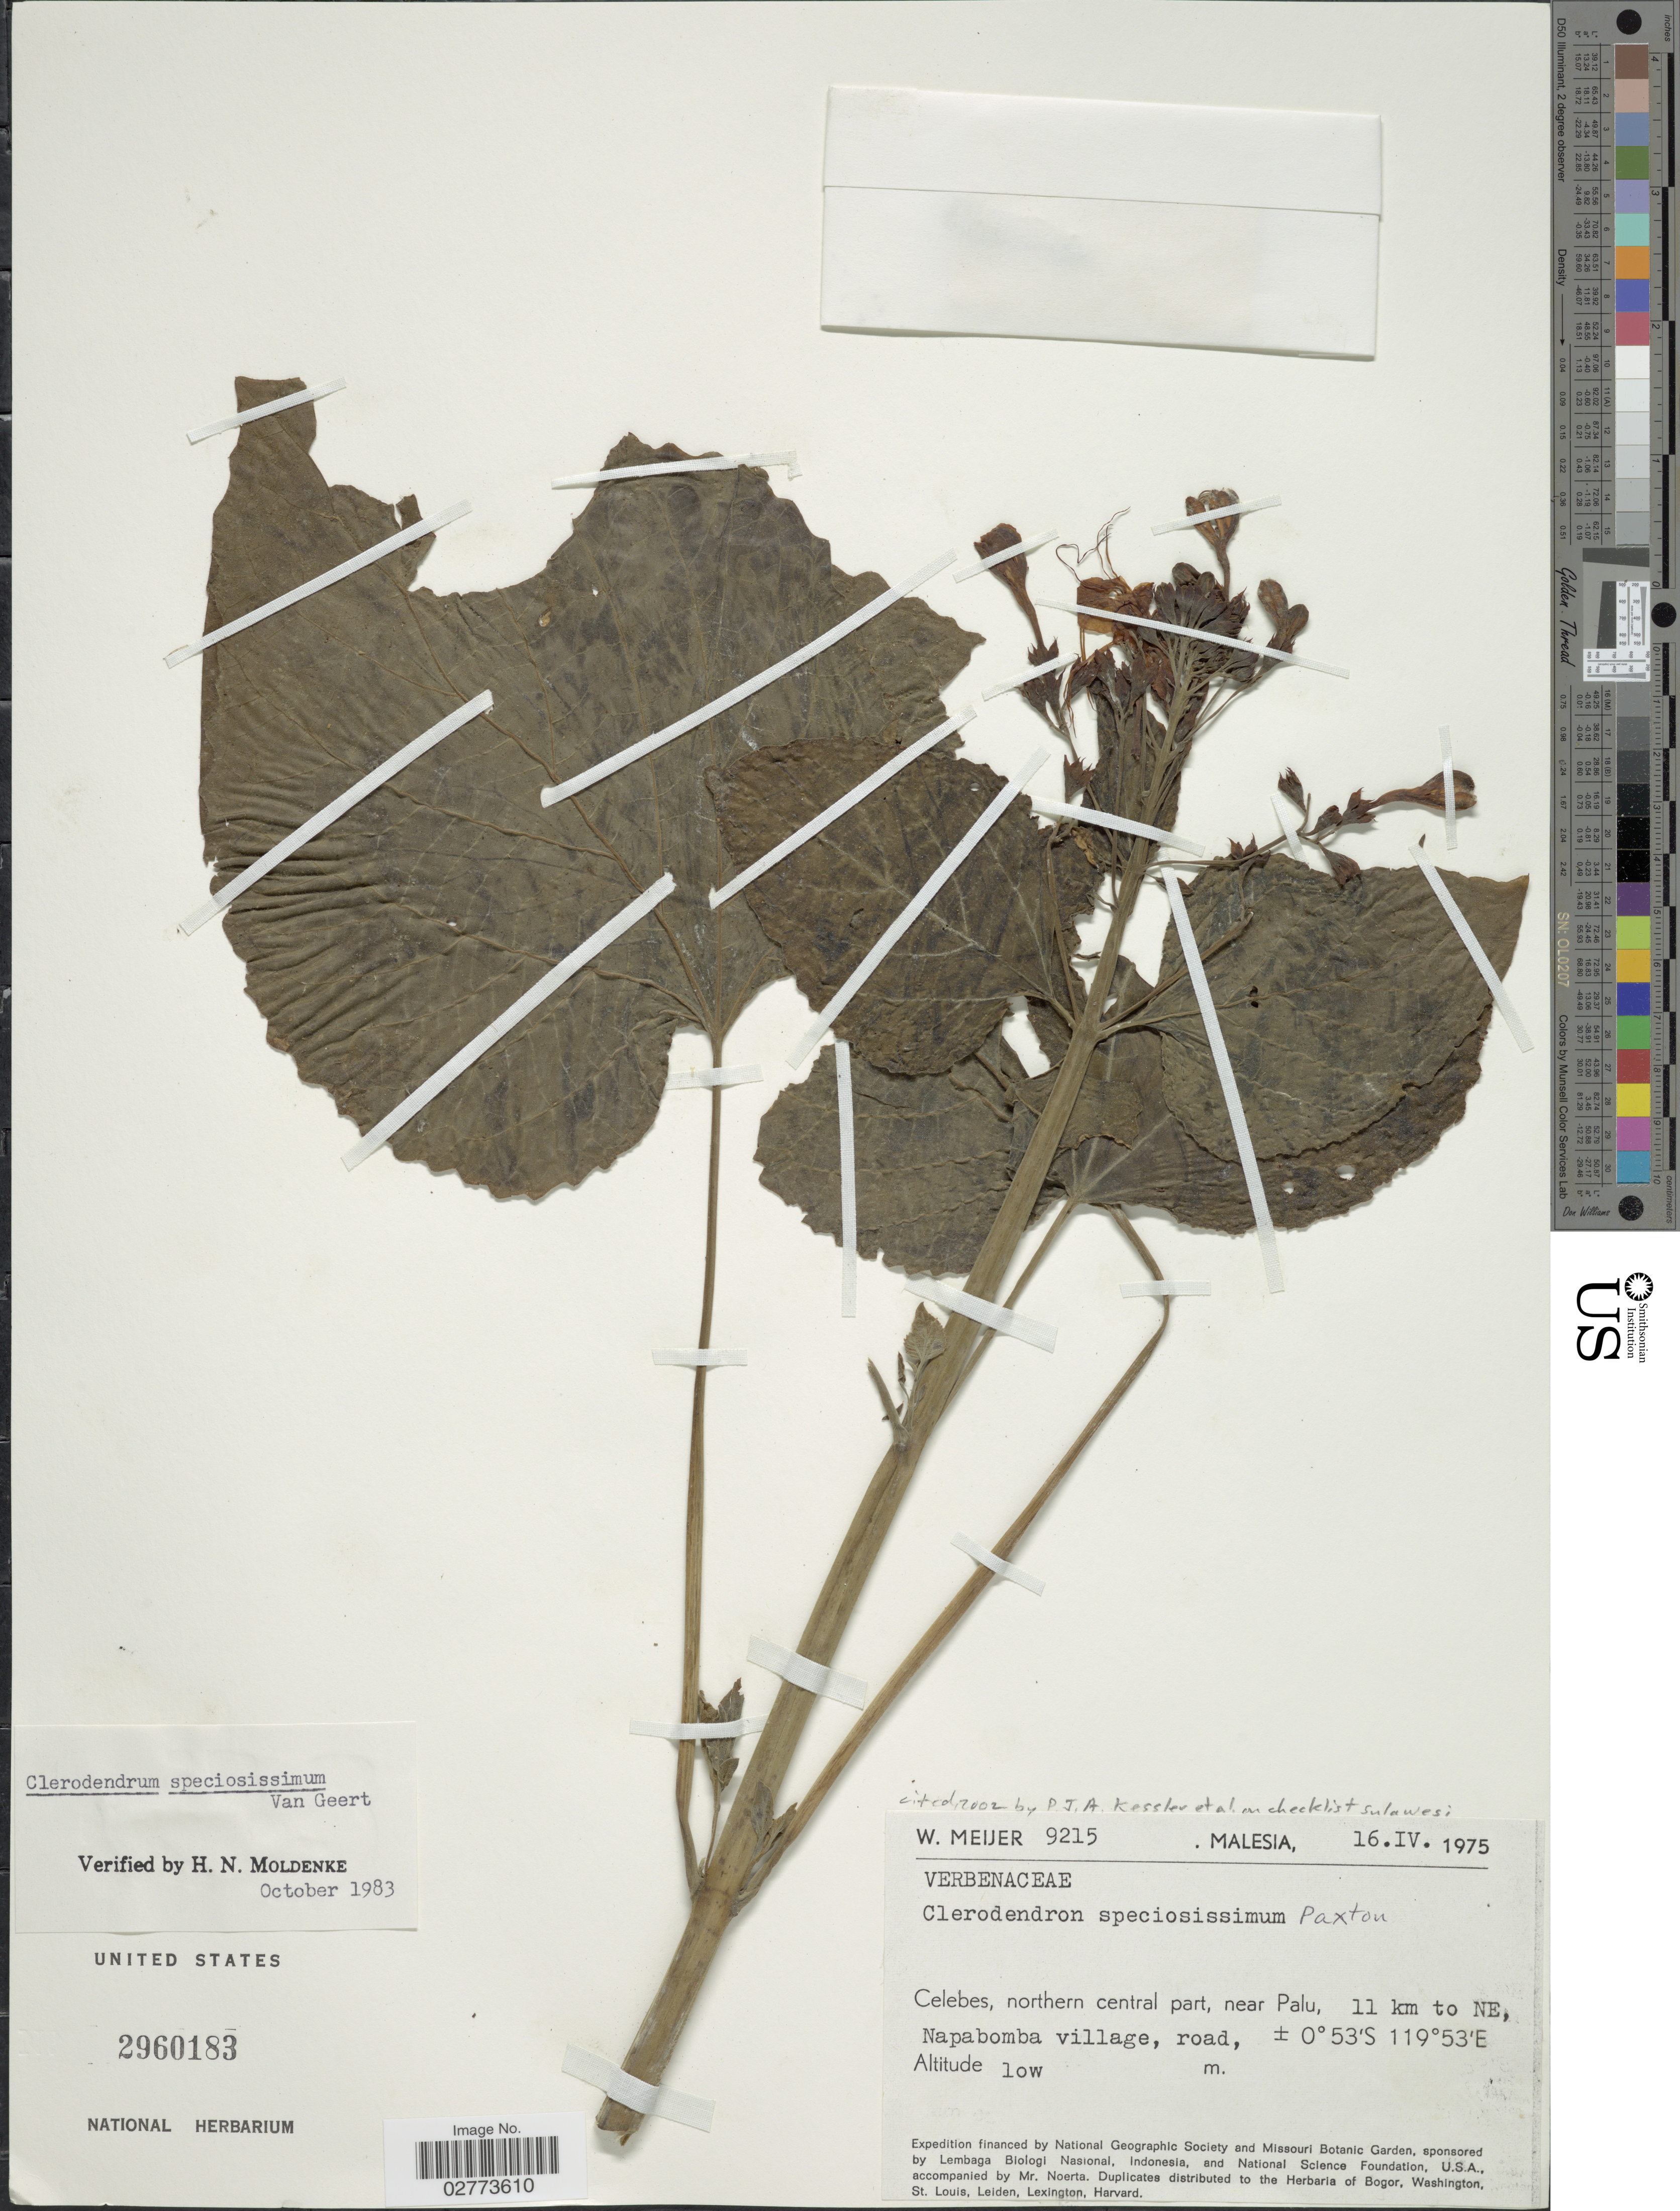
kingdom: Plantae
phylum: Tracheophyta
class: Magnoliopsida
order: Lamiales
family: Lamiaceae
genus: Clerodendrum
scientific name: Clerodendrum speciosissimum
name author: Drapiez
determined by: Wagner, W. L., (BOT), Smithsonian Institution - National Museum of Natural History (UNITED STATES)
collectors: W. Meijer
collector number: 9125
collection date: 1975-04-16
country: Malaysia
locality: Malesia. Celebes, northern central part, near Palu, 11 km to NE, Napabomba village, road.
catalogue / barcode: US 2960183